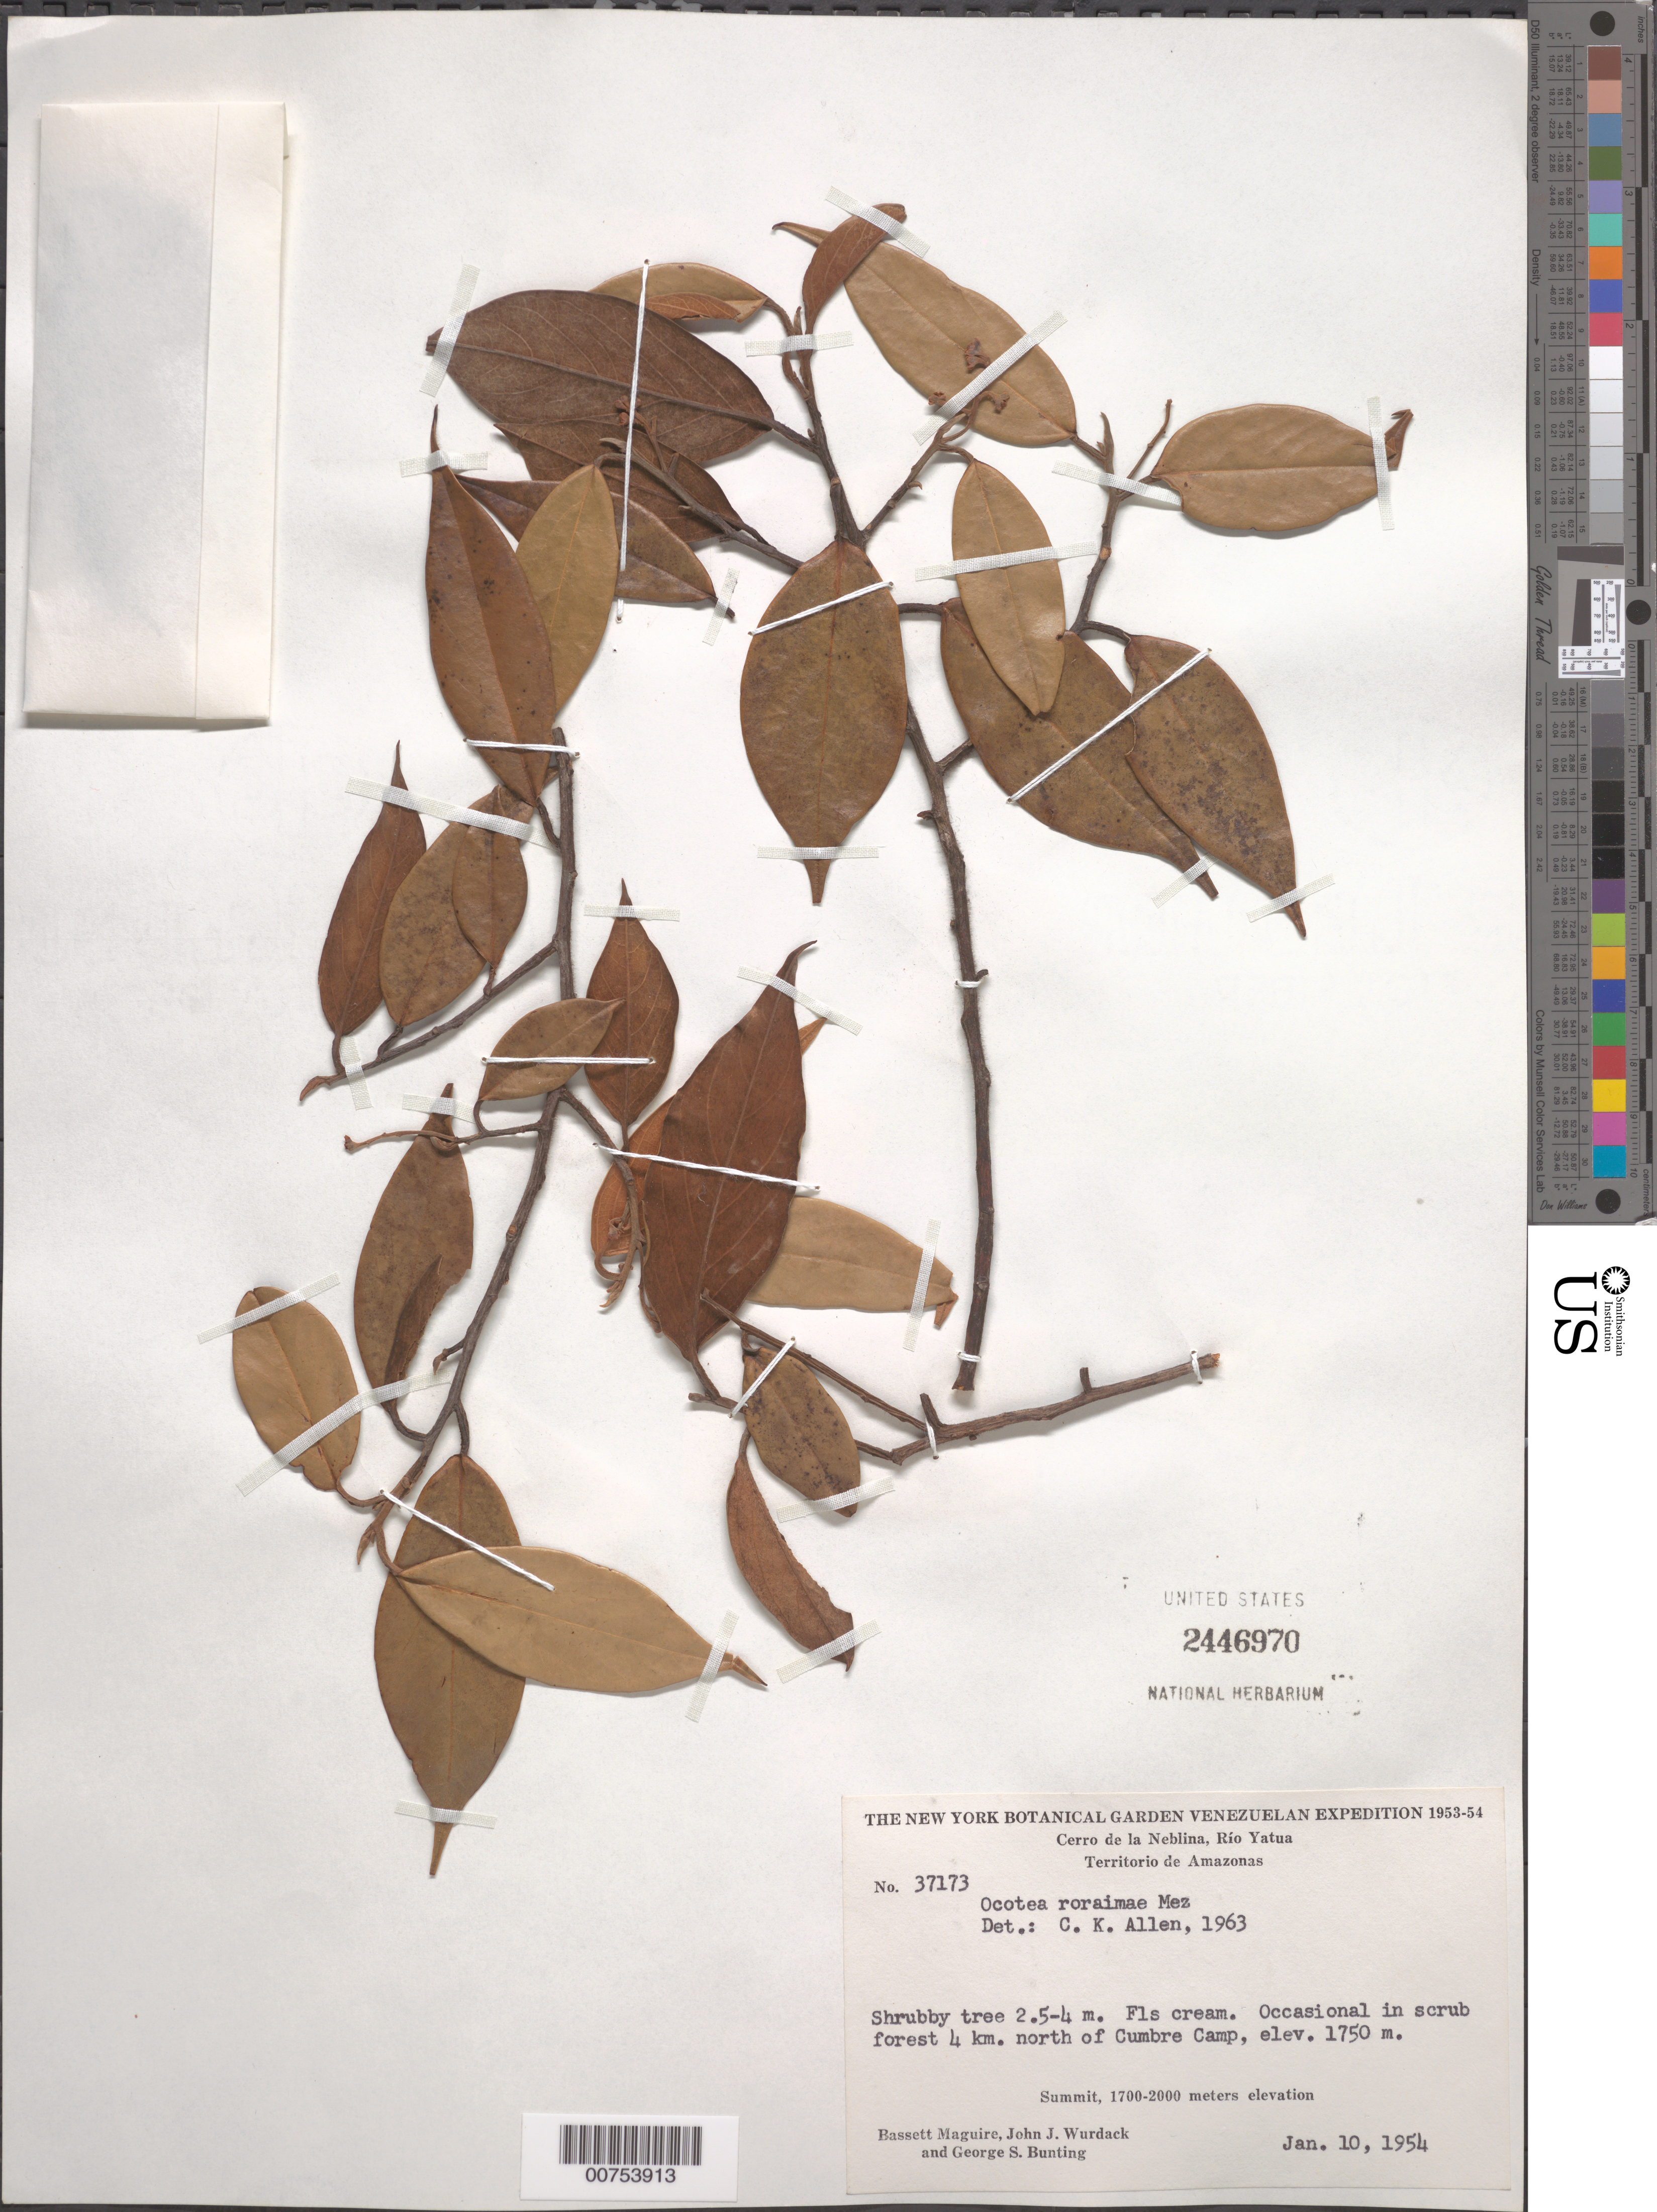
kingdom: Plantae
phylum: Tracheophyta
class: Magnoliopsida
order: Laurales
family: Lauraceae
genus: Ocotea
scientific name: Ocotea roraimae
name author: Mez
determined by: Allen, C. K.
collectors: B. Maguire, J. J. Wurdack & G. S. Bunting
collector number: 37173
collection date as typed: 10-Jan-54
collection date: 1954-01-10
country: Venezuela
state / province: Amazonas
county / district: Río Negro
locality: Cerro de la Neblina, Río Yatua, 4 km N of Cumbre Camp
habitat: Scrub forest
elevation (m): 1750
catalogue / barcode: US 2446970